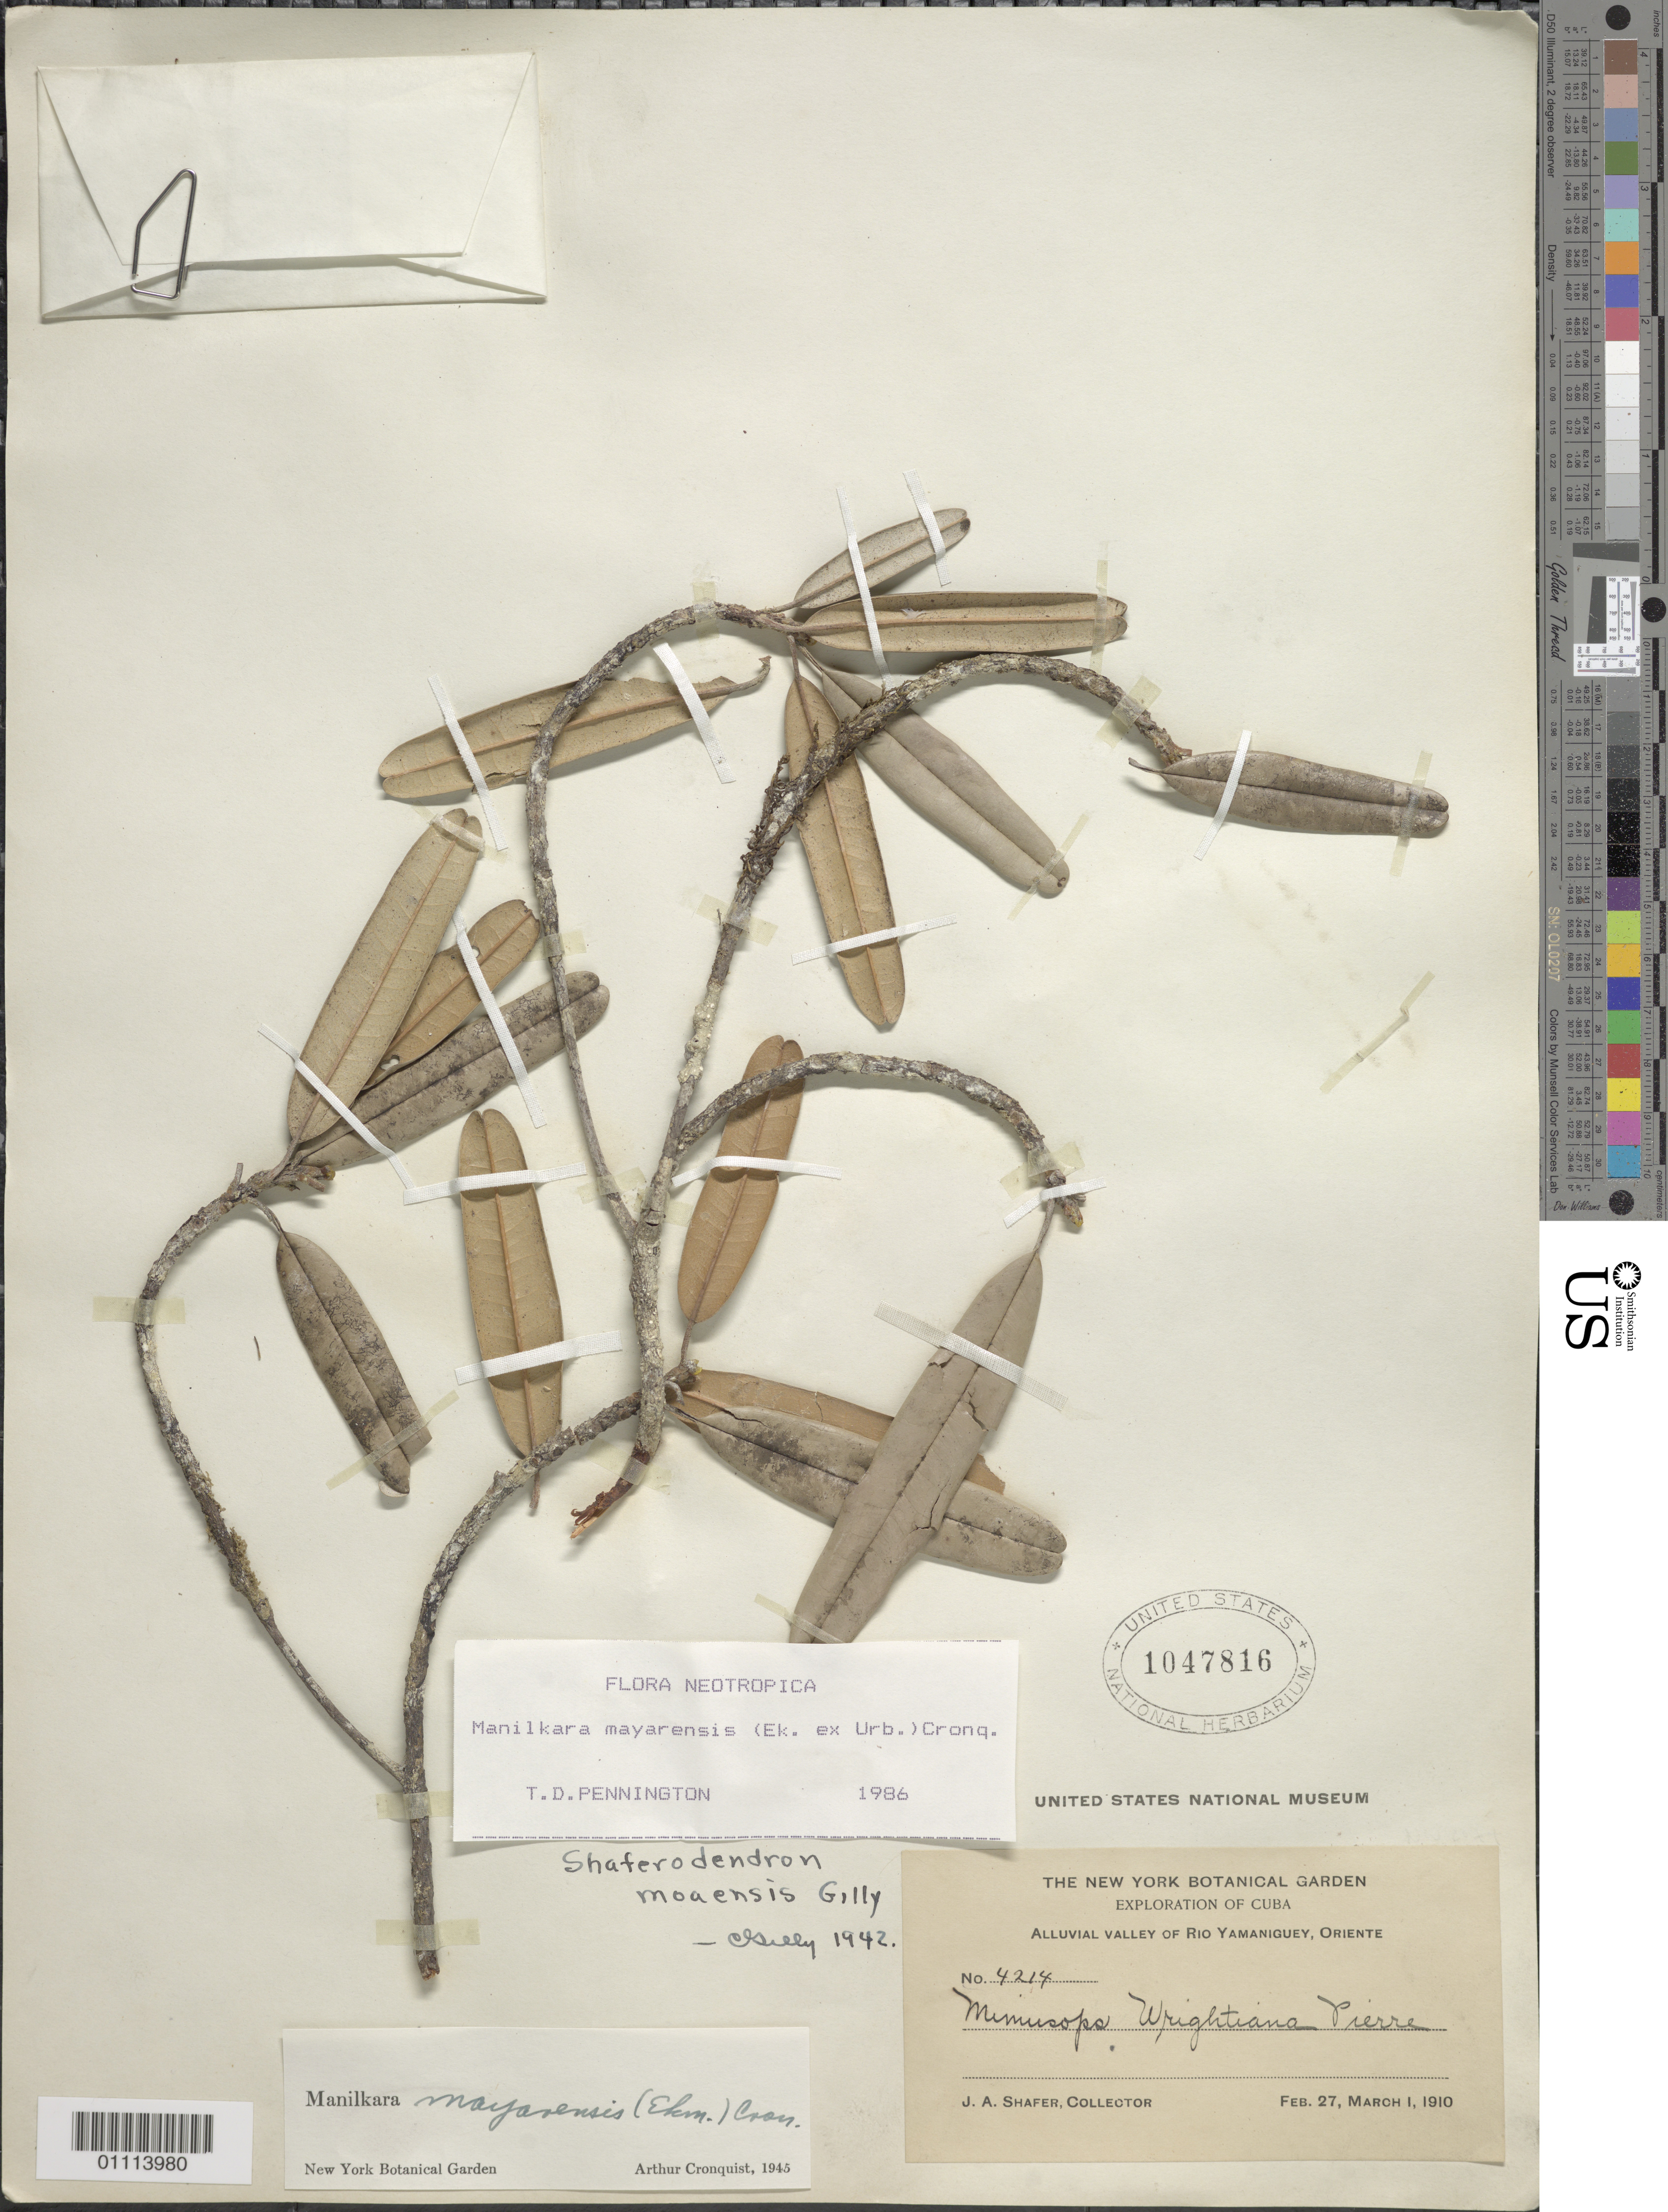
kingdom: Plantae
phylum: Tracheophyta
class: Magnoliopsida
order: Ericales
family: Sapotaceae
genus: Manilkara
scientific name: Manilkara mayarensis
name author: (Ekman ex Urb.) Cronq.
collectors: J. A. Shafer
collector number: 4214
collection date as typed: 27 Feb 1910 and 01 Mar 1910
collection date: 1910-02-27,1910-03-01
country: Cuba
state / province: Holguín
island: Cuba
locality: Alluvial valley of Rio Yamaniguey, Oriente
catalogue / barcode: US 1047816